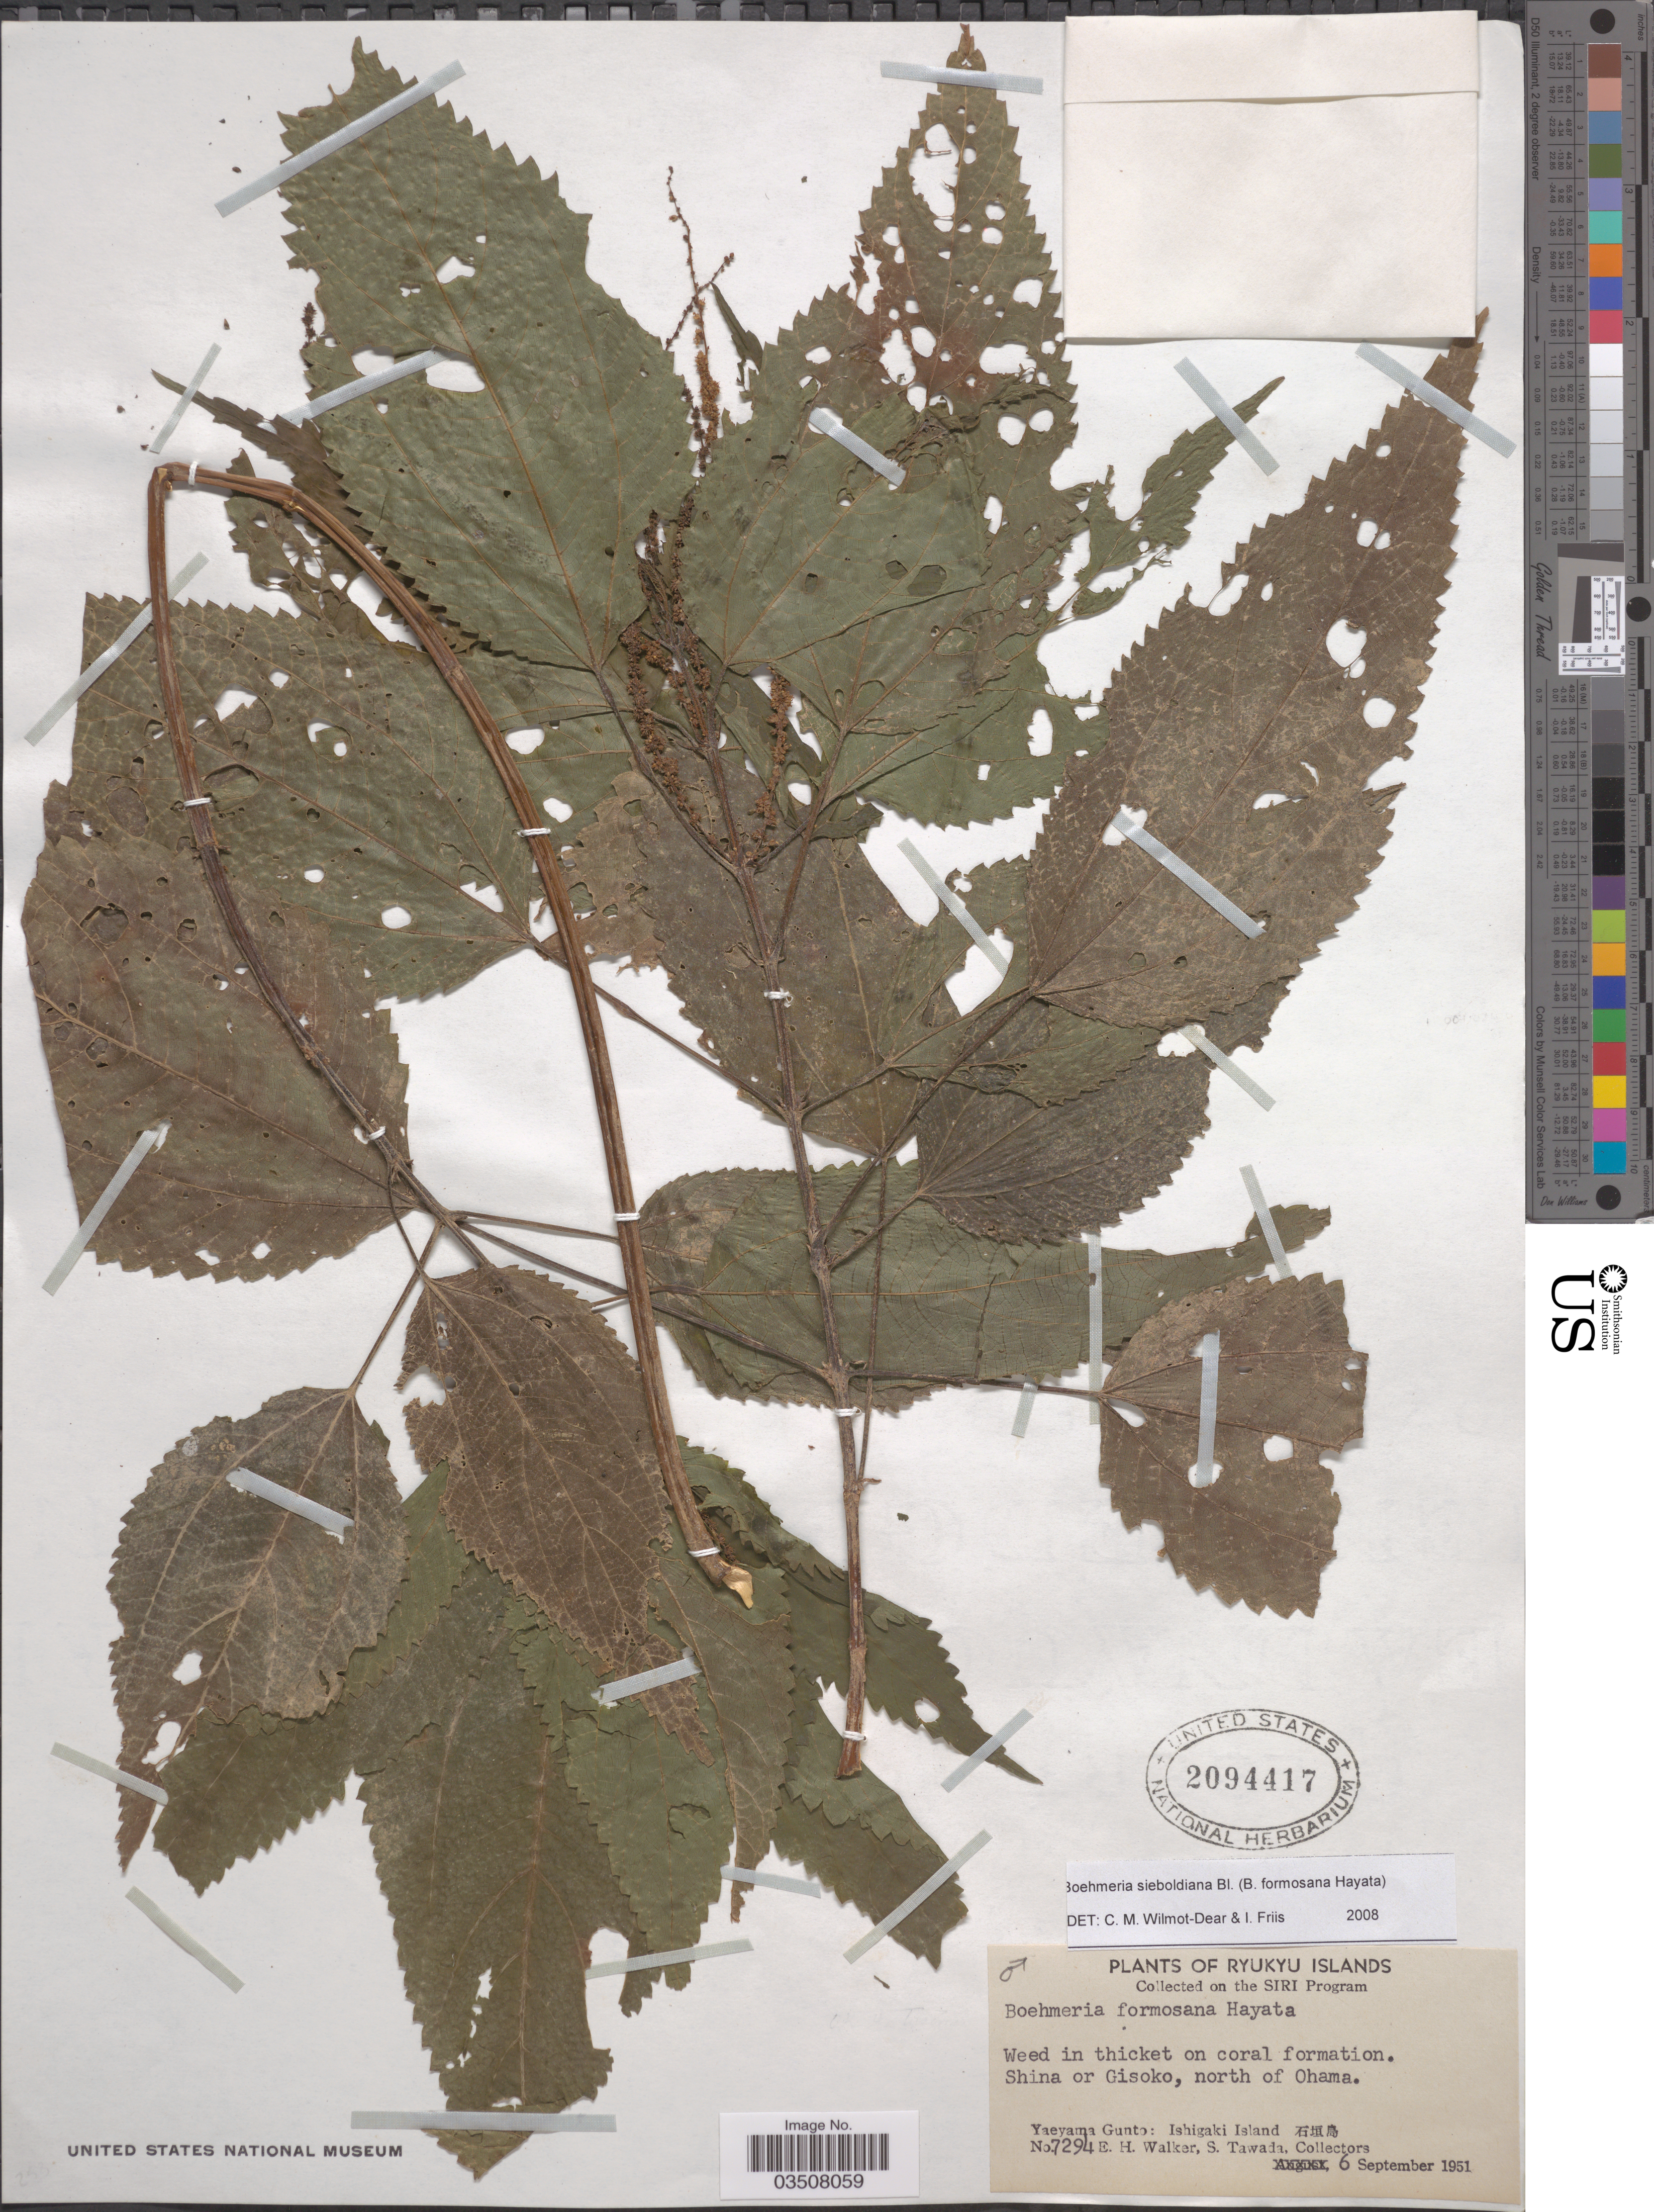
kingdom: Plantae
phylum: Tracheophyta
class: Magnoliopsida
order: Rosales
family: Urticaceae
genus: Boehmeria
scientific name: Boehmeria sieboldiana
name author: Blume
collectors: E. H. Walker & S. Tawada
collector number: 7294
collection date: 1951-09-06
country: Japan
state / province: Okinawa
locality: Ryukyu Islands. Shina or Gisoko, north of Ohama. Yaeyama Gunto: Ishigaki Island X.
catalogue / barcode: US 2094417